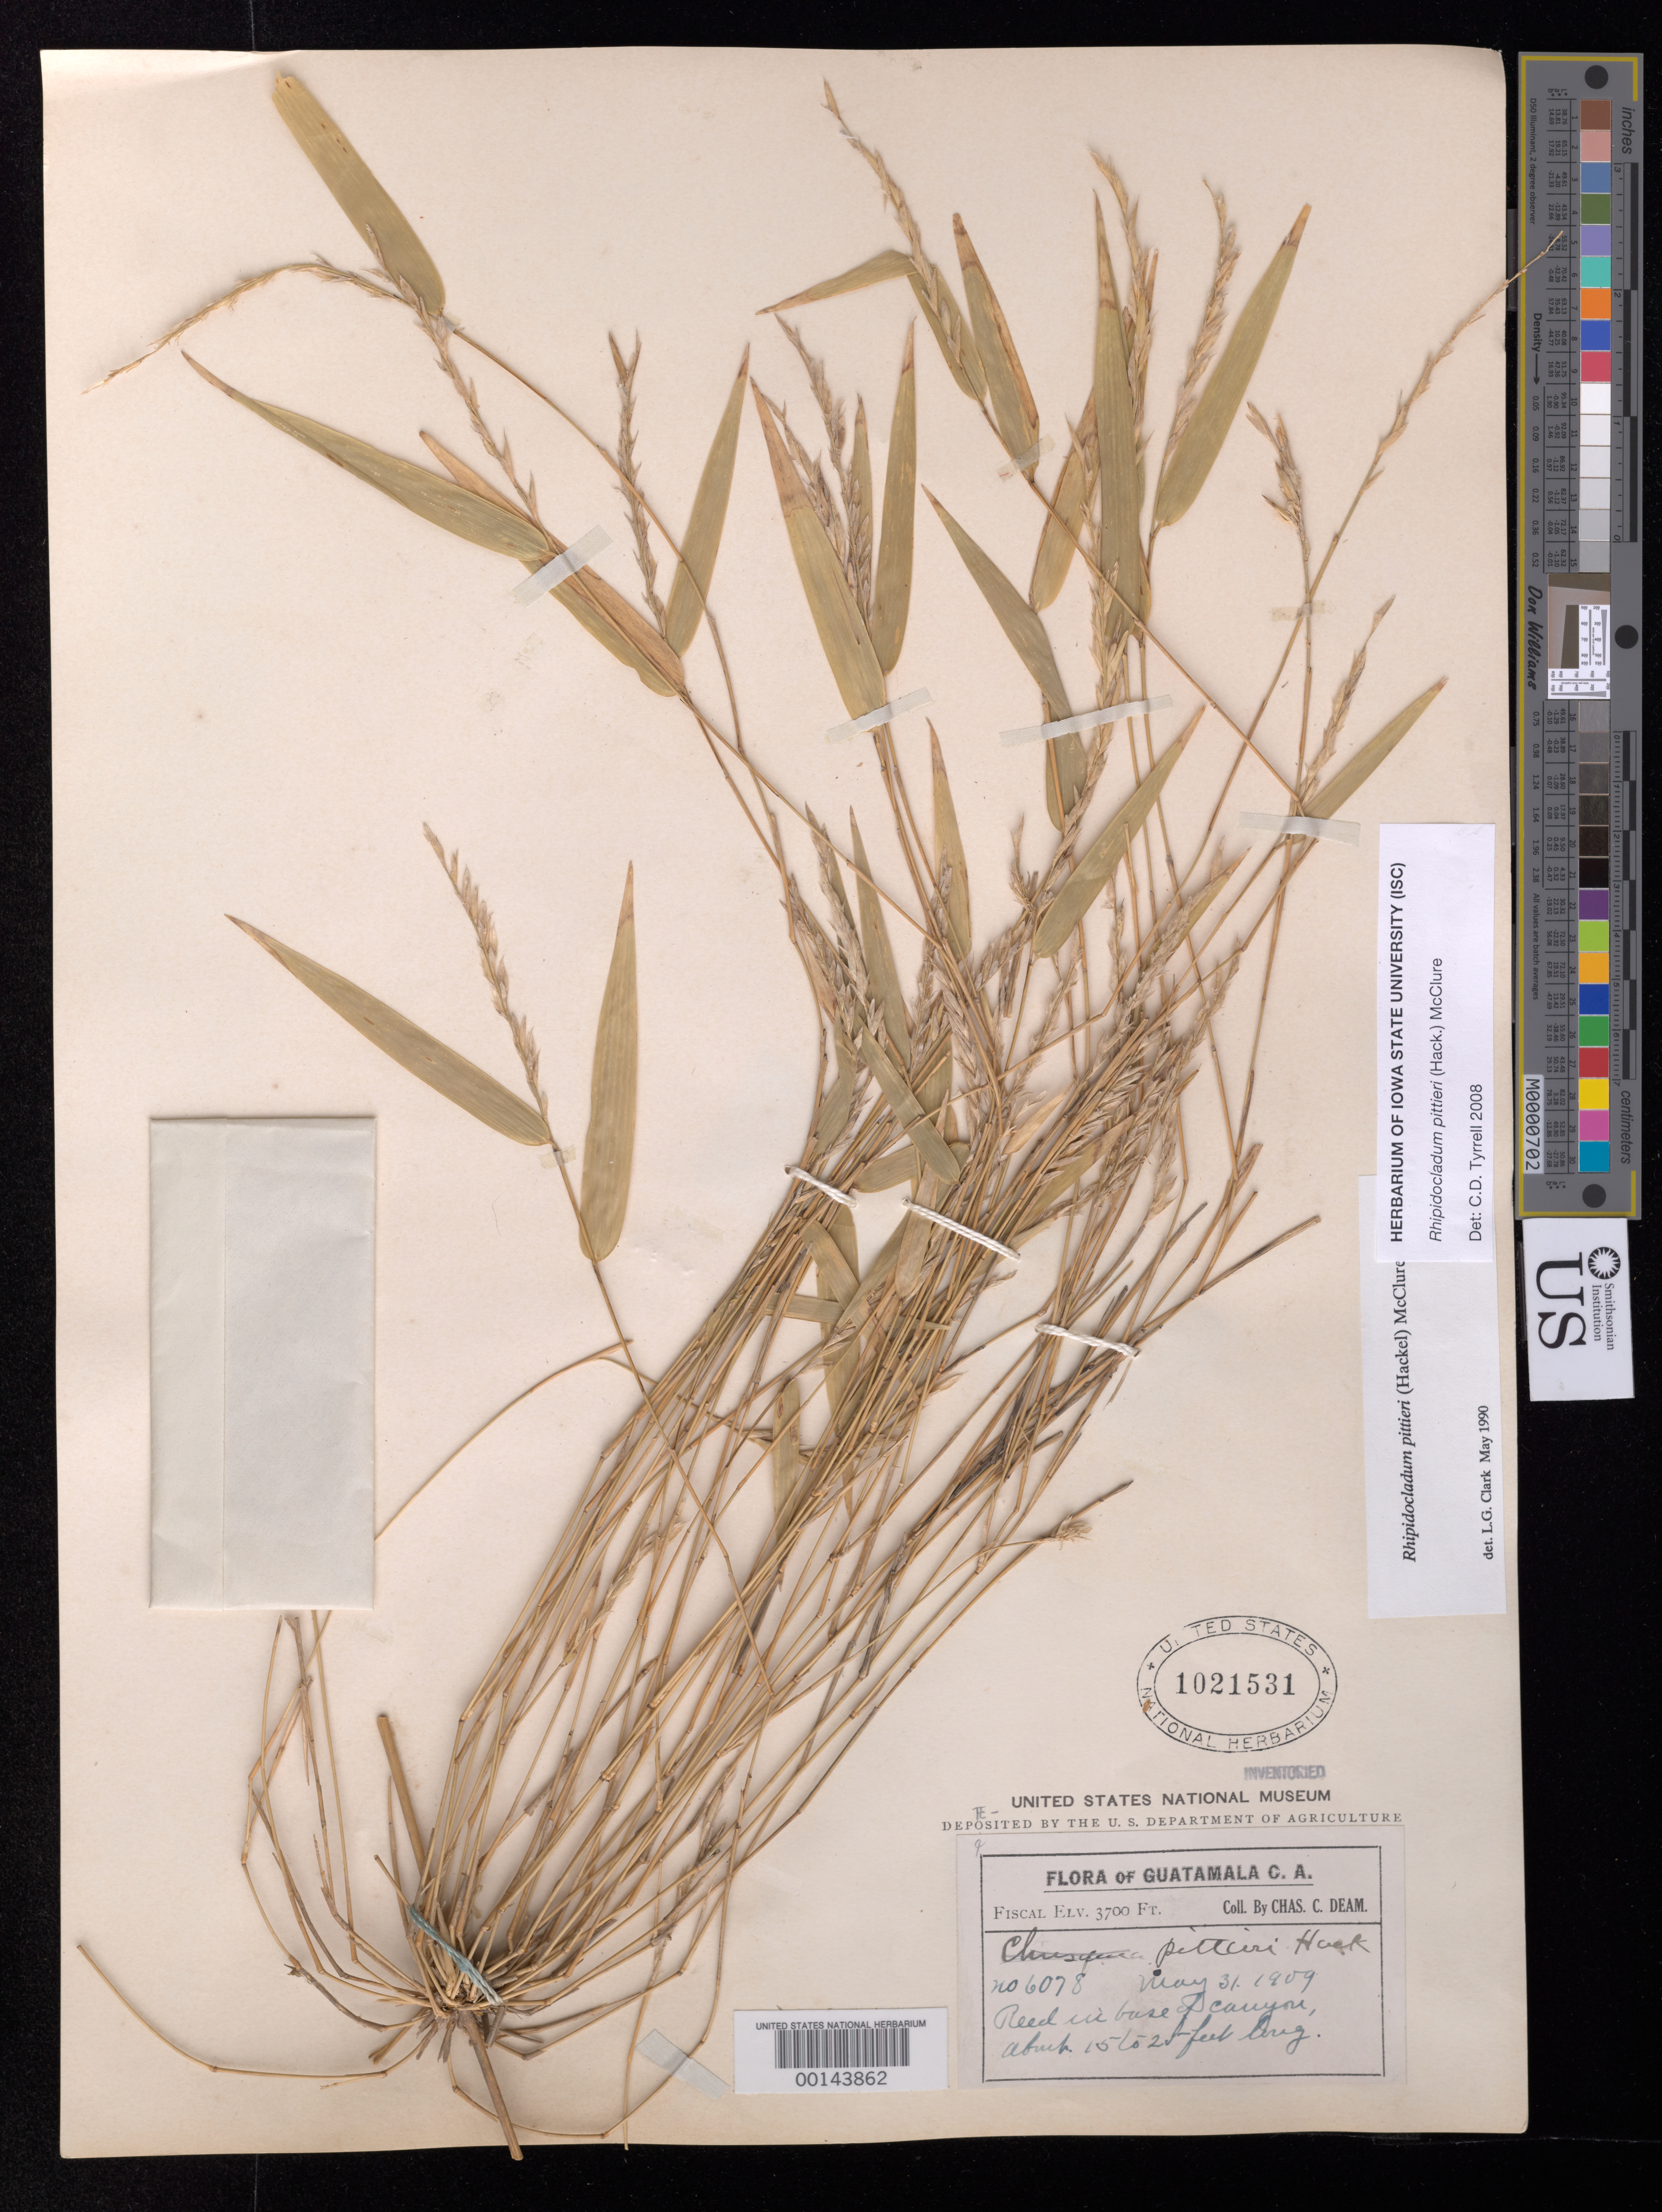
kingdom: Plantae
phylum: Tracheophyta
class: Liliopsida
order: Poales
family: Poaceae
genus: Rhipidocladum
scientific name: Rhipidocladum pittieri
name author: (J. Hack.) McClure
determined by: Tyrrell, C. D.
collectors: C. C. Deam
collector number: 6078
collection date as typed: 31 May 1909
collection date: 1909-05-31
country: Guatemala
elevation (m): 1129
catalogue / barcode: US 1021531